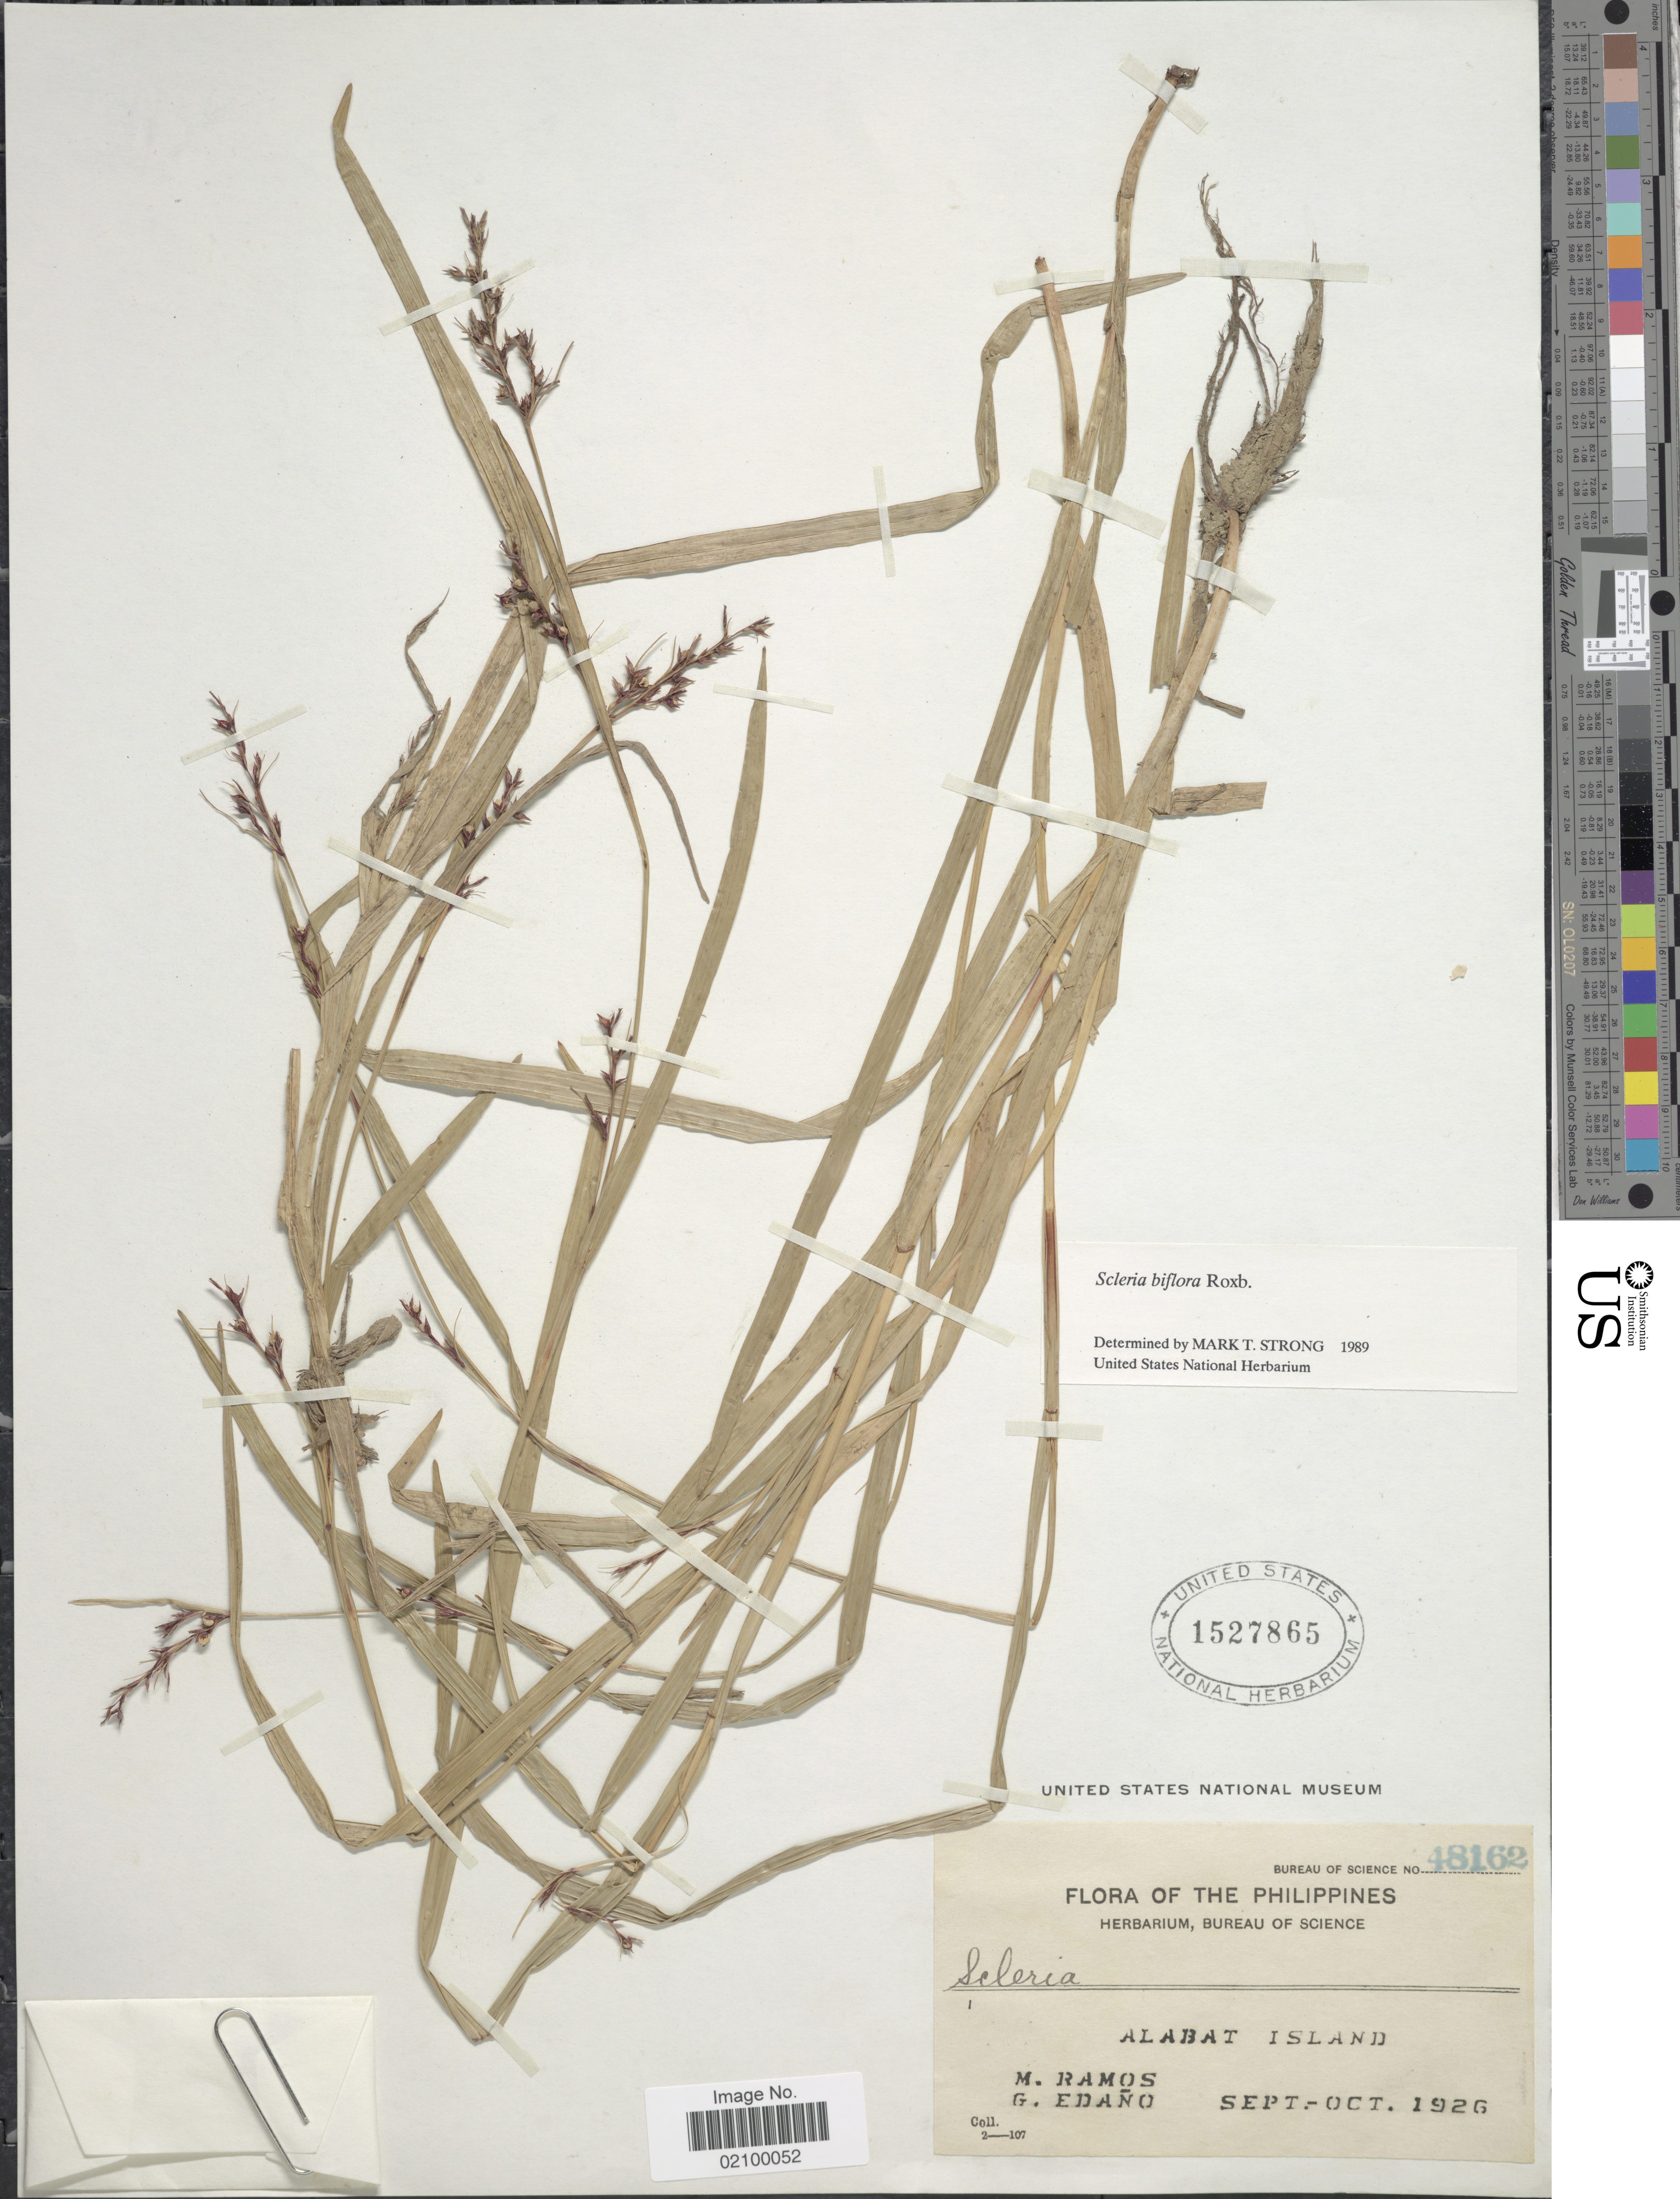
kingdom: Plantae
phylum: Tracheophyta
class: Liliopsida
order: Poales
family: Cyperaceae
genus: Scleria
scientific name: Scleria biflora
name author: Roxb.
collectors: M. Ramos & G. Edaño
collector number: Bureau of Science 48162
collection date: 1926-09/1926-10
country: Philippines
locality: Alabat Island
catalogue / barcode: US 1527865